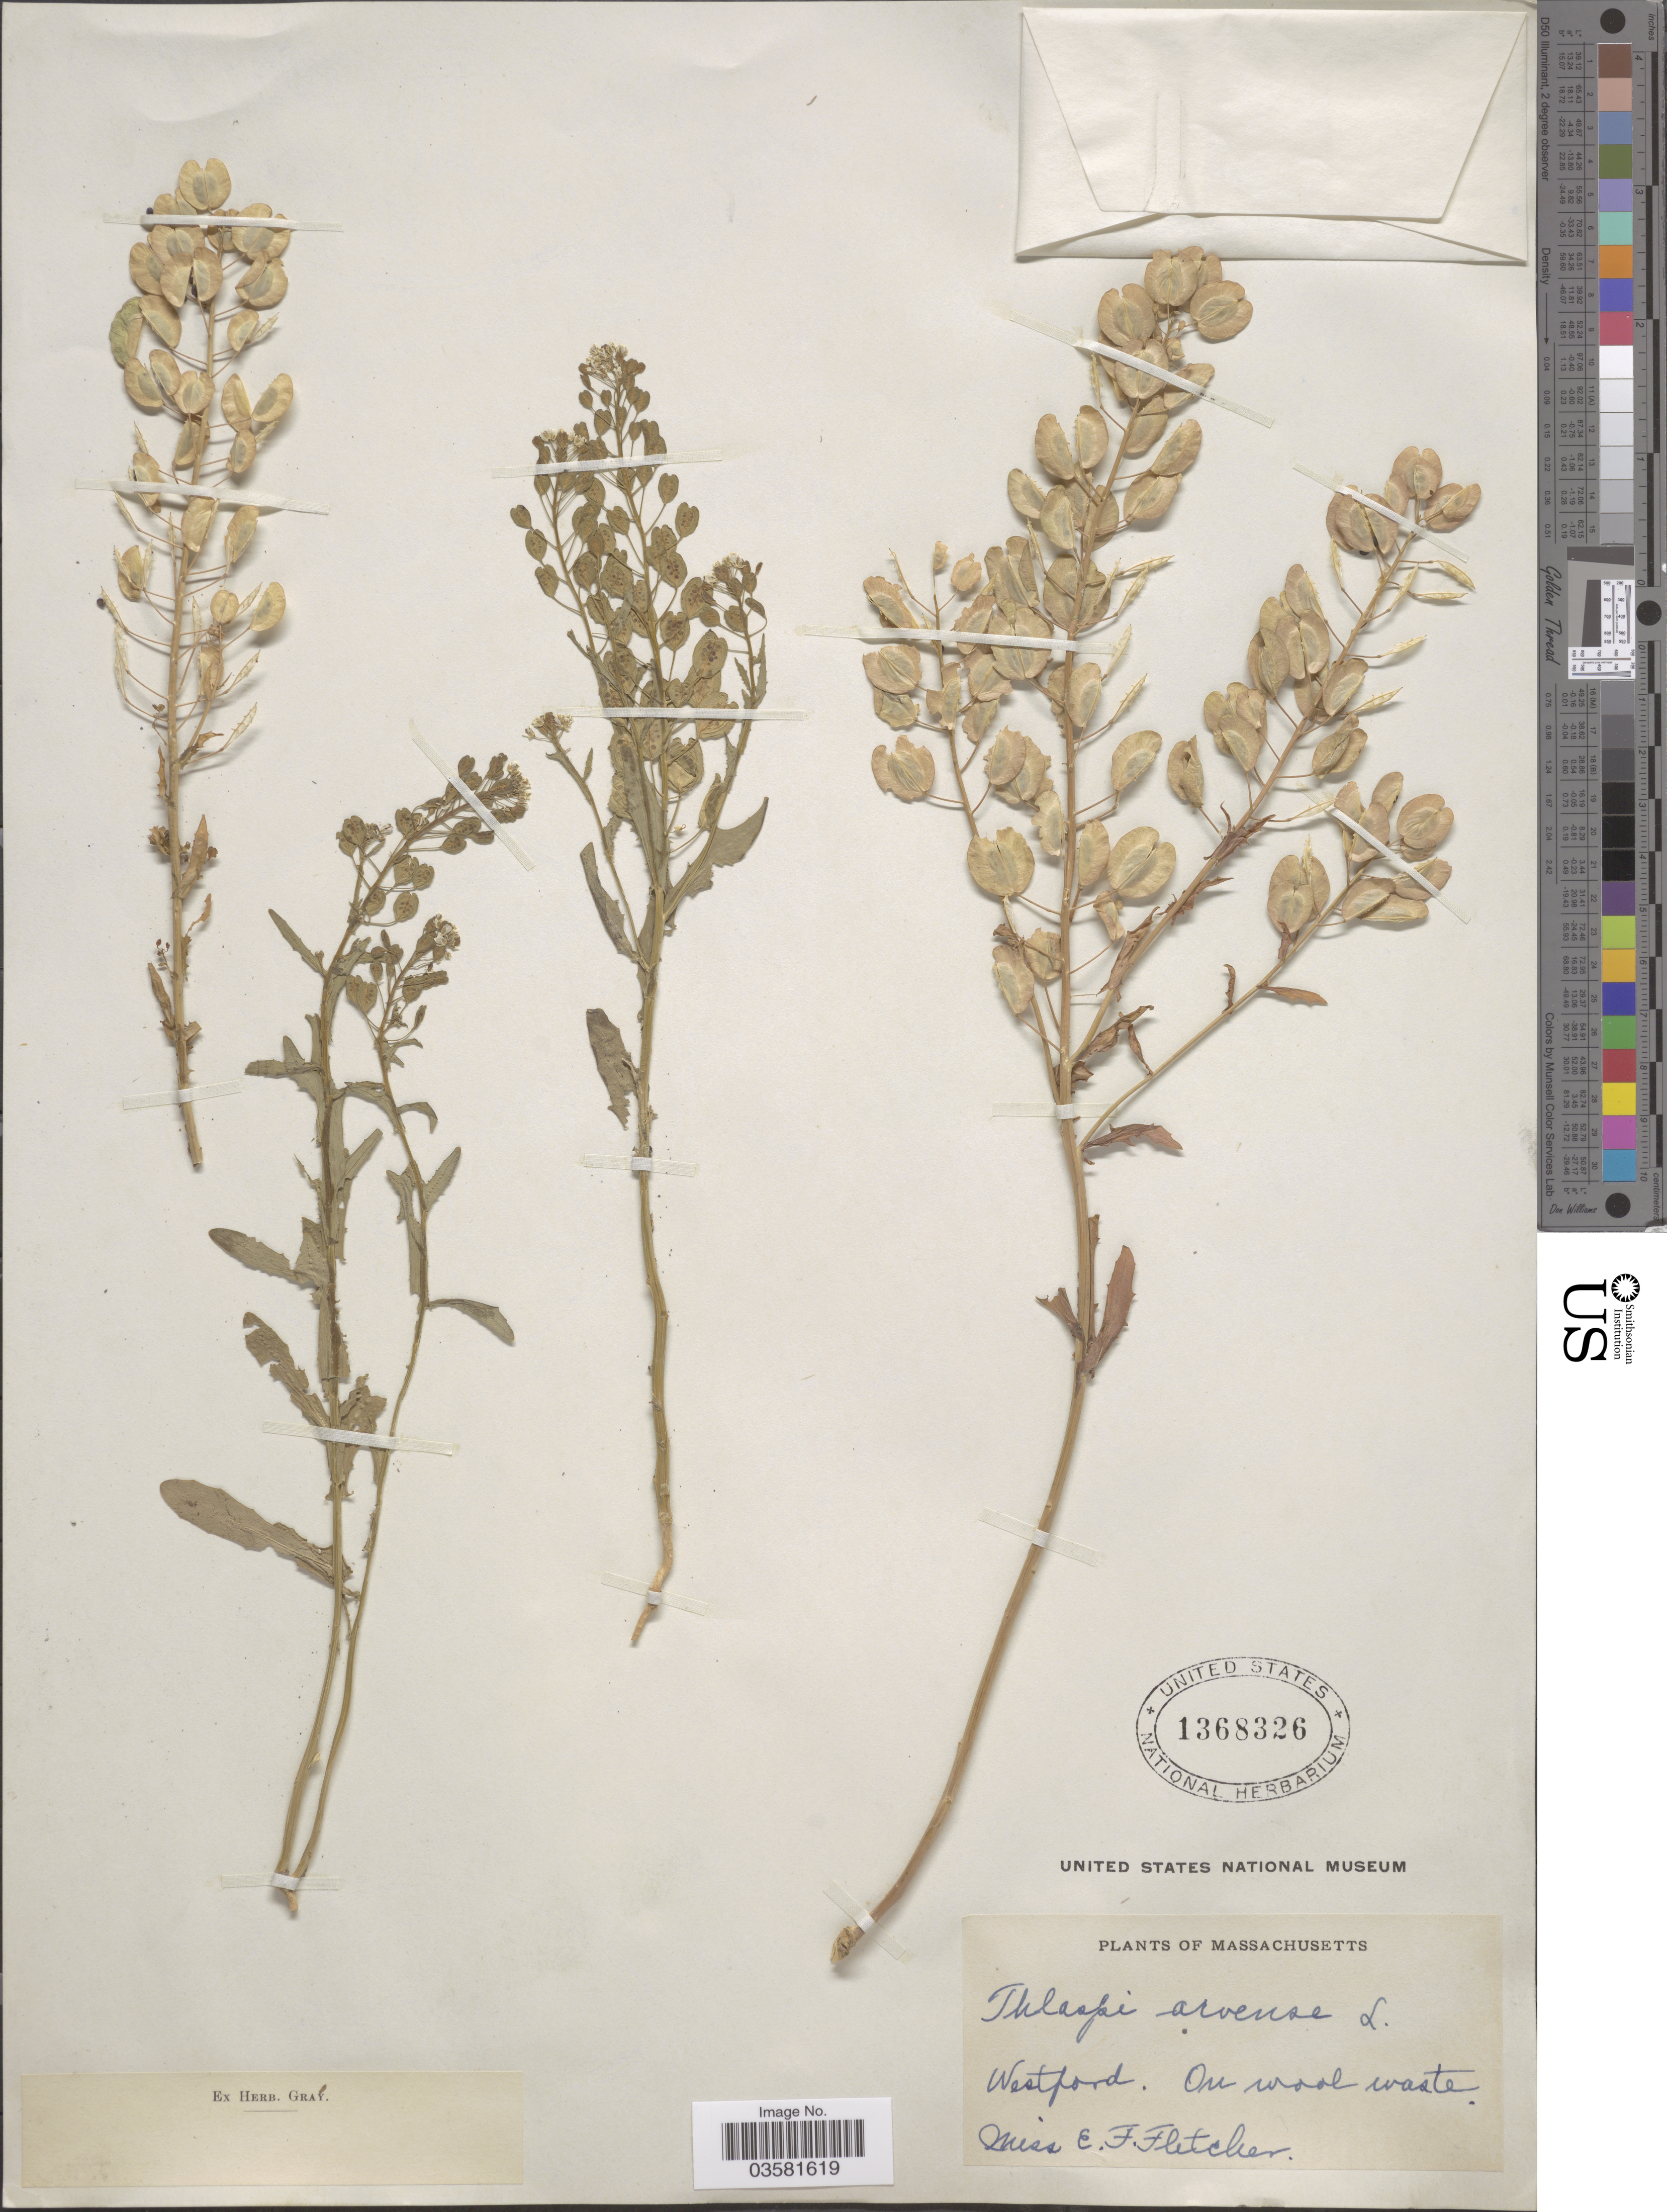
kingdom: Plantae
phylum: Tracheophyta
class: Magnoliopsida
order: Brassicales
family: Brassicaceae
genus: Thlaspi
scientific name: Thlaspi arvense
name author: L.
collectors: E. Fletcher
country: United States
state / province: Massachusetts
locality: Westford.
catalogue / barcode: US 1368326